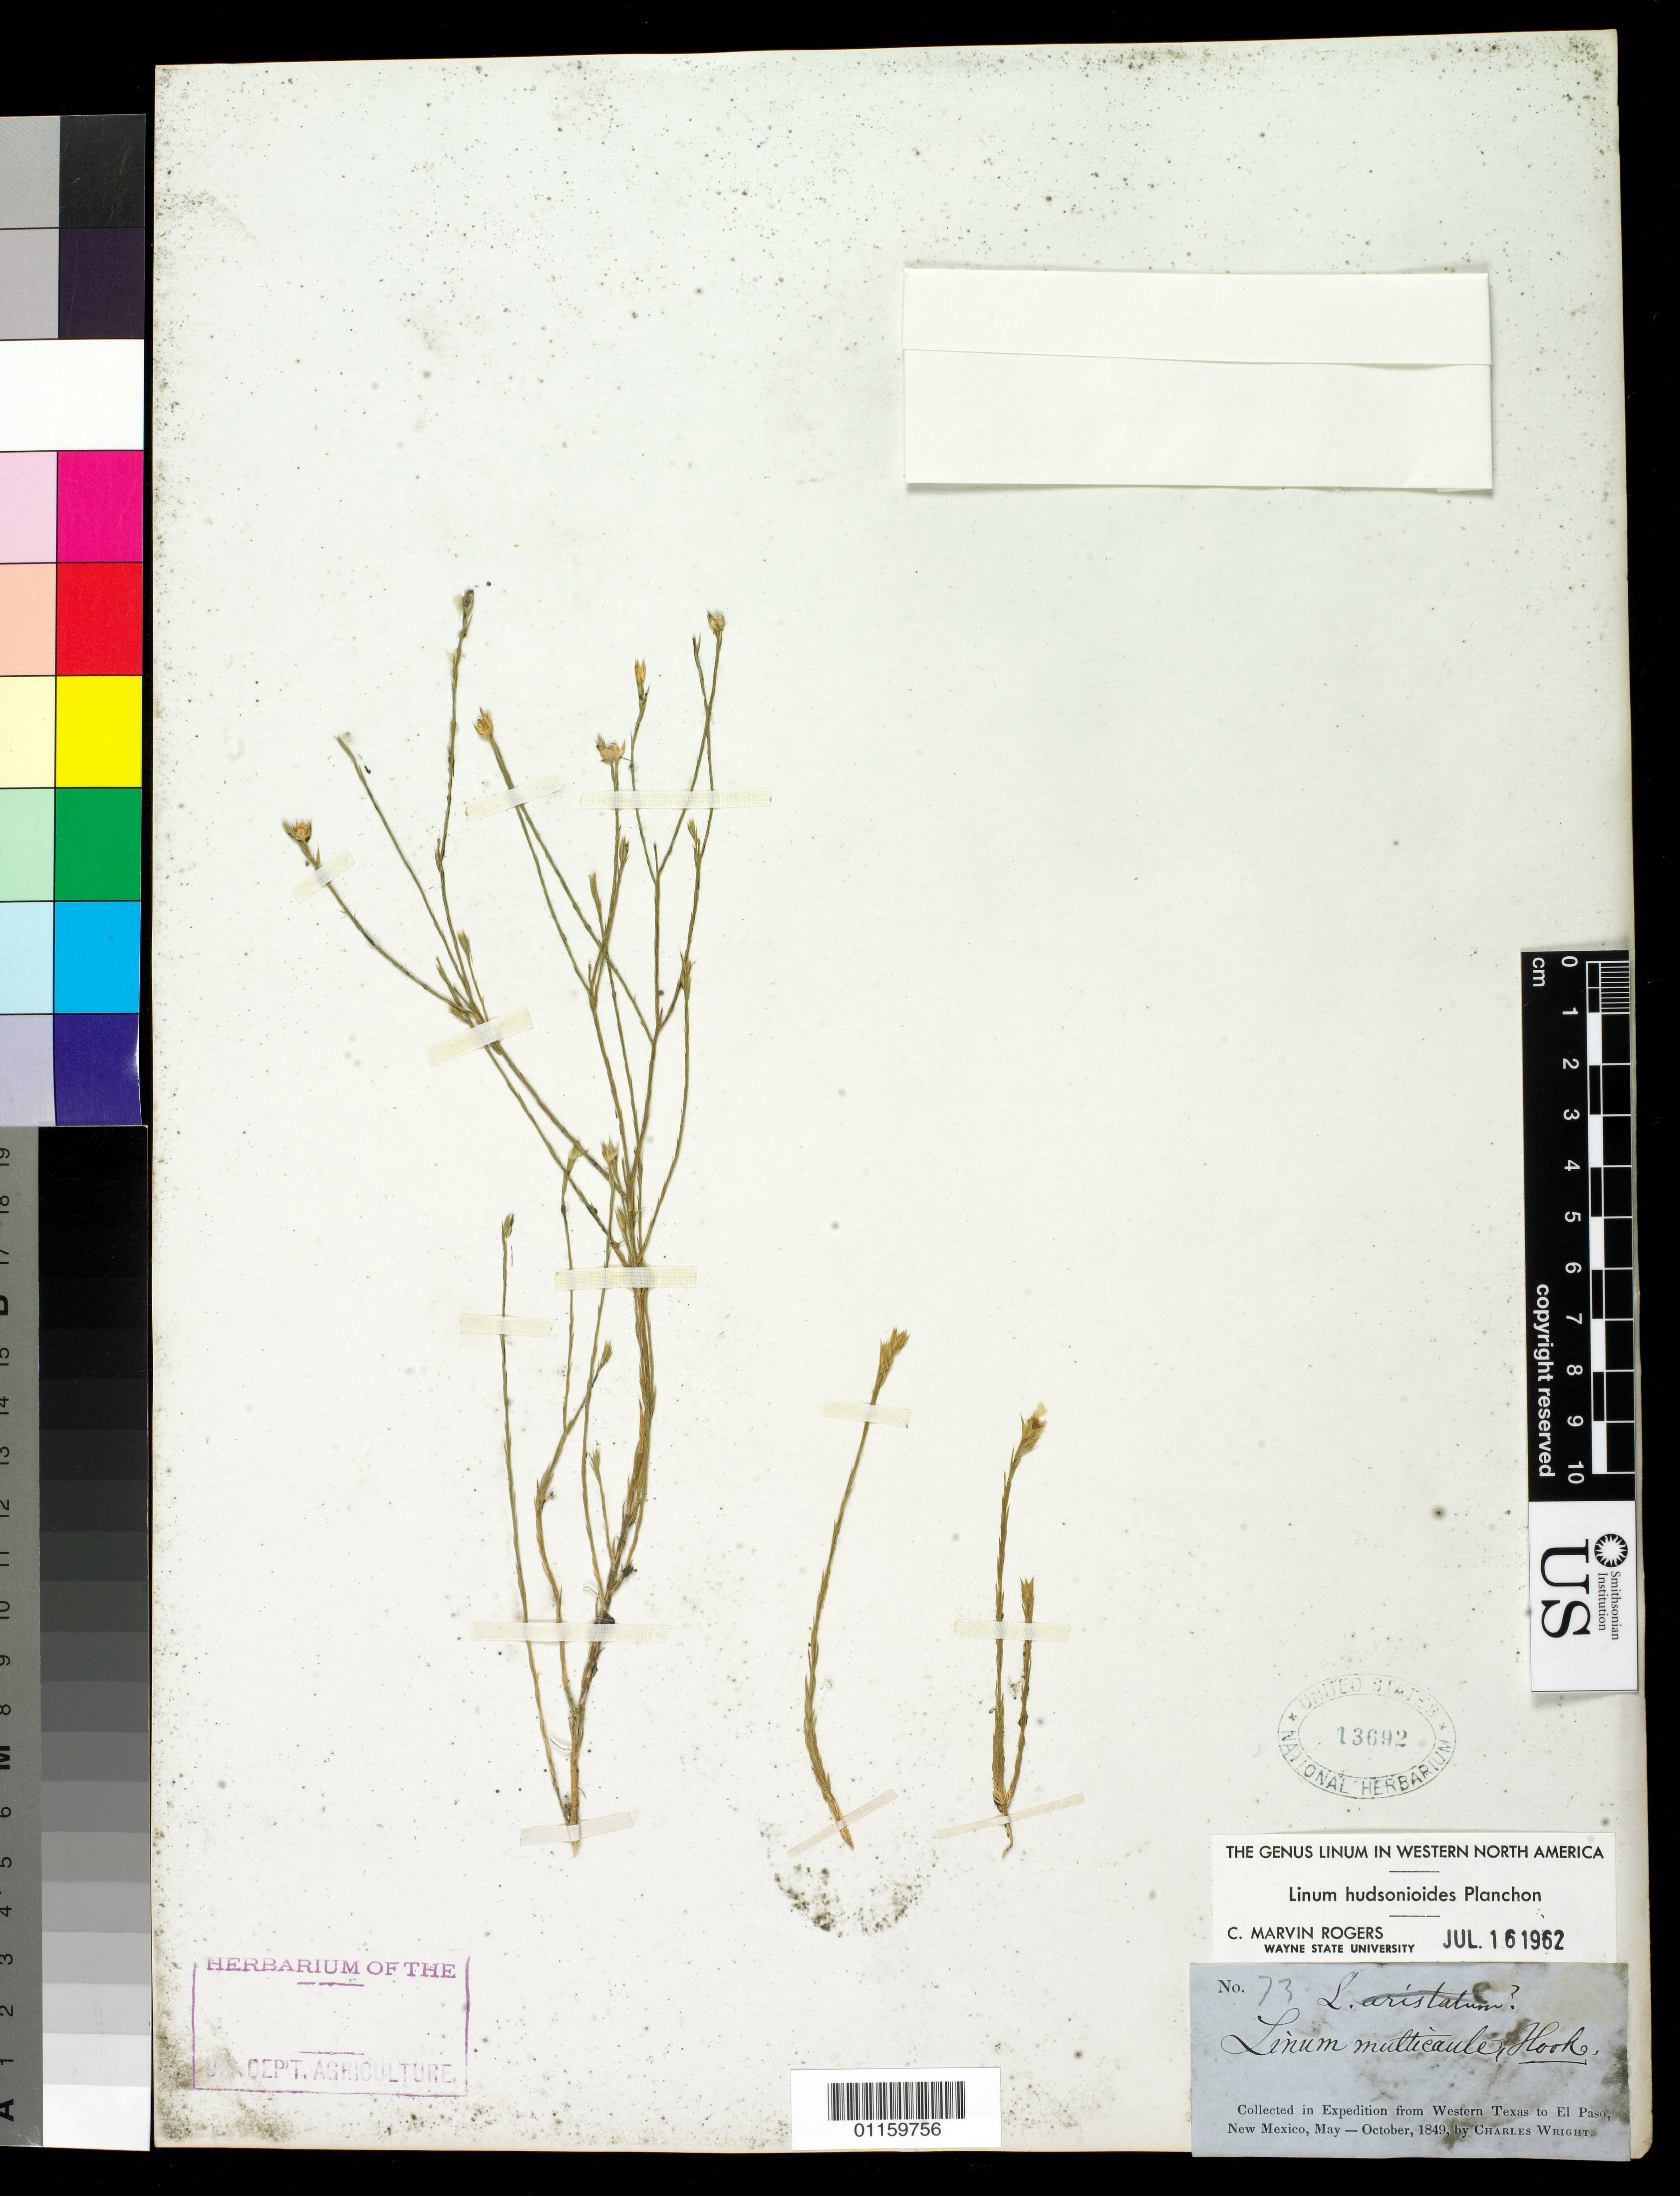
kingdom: Plantae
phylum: Tracheophyta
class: Magnoliopsida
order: Malpighiales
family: Linaceae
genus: Linum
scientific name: Linum hudsonioides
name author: Planch.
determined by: Rogers, C. M.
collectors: C. Wright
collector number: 73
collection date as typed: May 1849 to -- Oct 1849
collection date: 1849-05/1849-10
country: United States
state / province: New Mexico / Texas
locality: W Texas to El Paso, New Mexico.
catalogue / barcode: US 13692